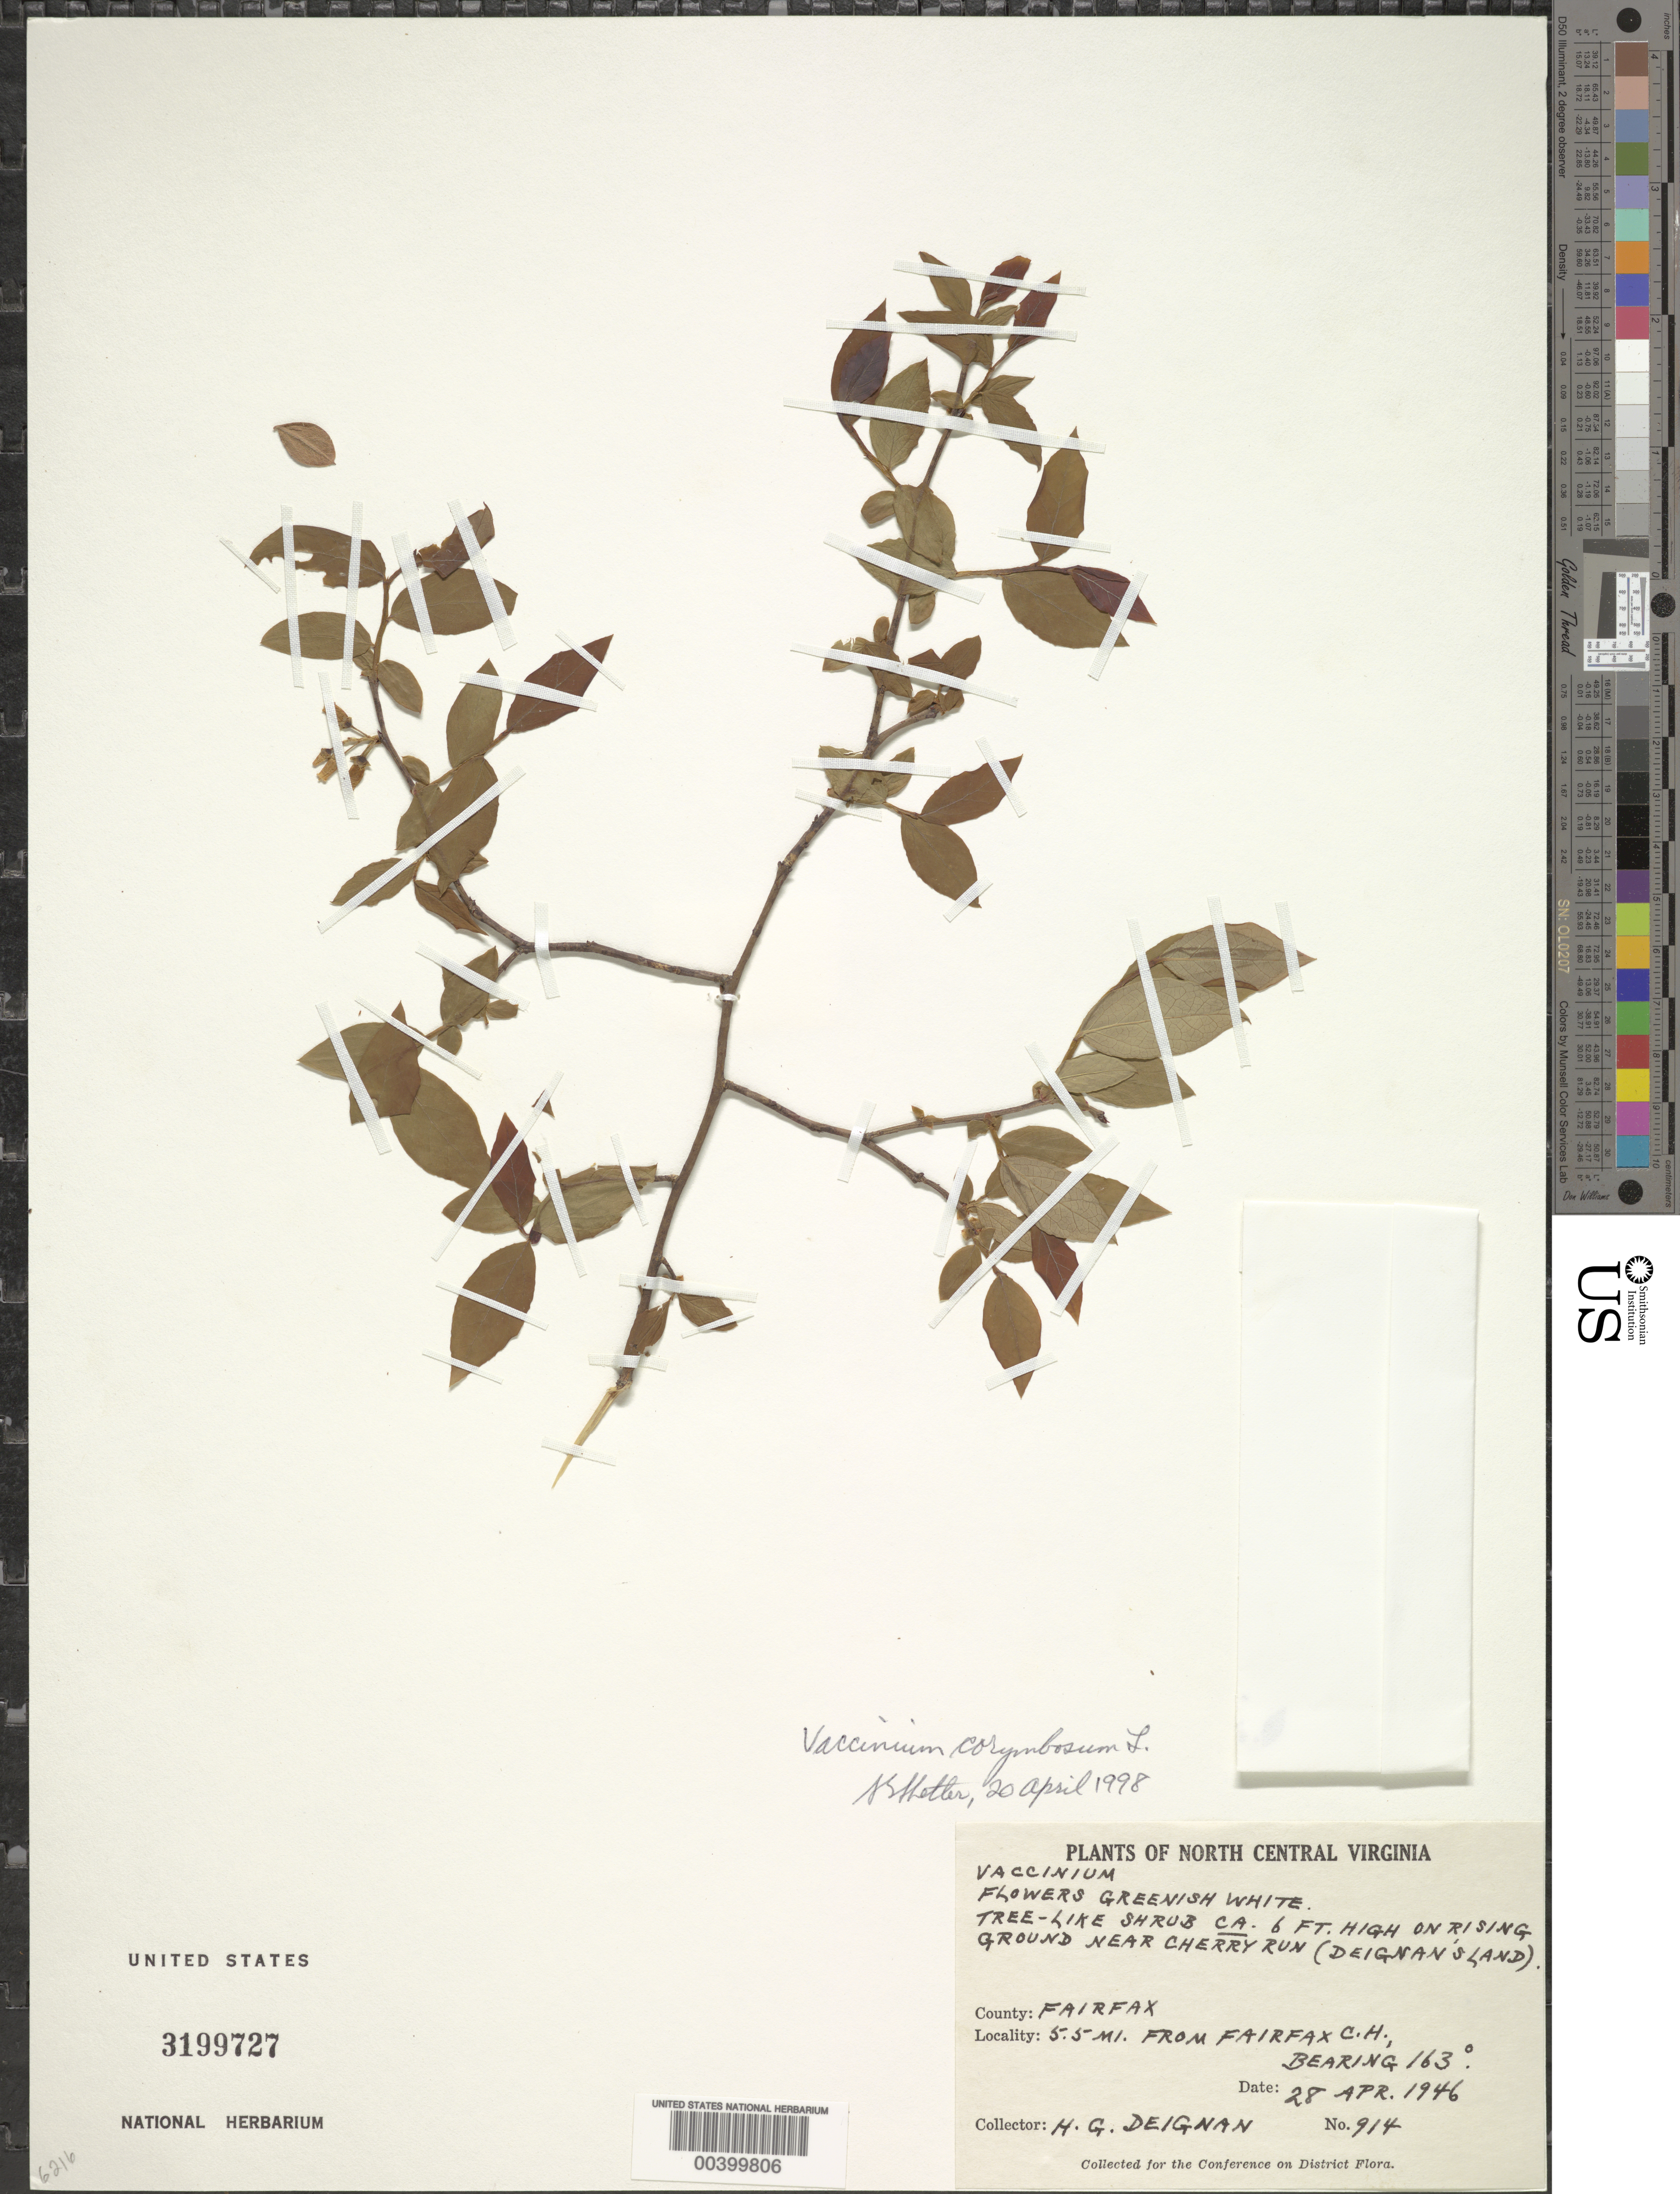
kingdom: Plantae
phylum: Tracheophyta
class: Magnoliopsida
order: Ericales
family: Ericaceae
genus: Vaccinium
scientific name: Vaccinium corymbosum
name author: L.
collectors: H. Deignan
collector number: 914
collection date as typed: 28 Apr 1946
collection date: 1946-04-28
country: United States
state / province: Virginia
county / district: Fairfax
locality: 5.5 M from Fairfax County Court House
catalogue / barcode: US 3199727